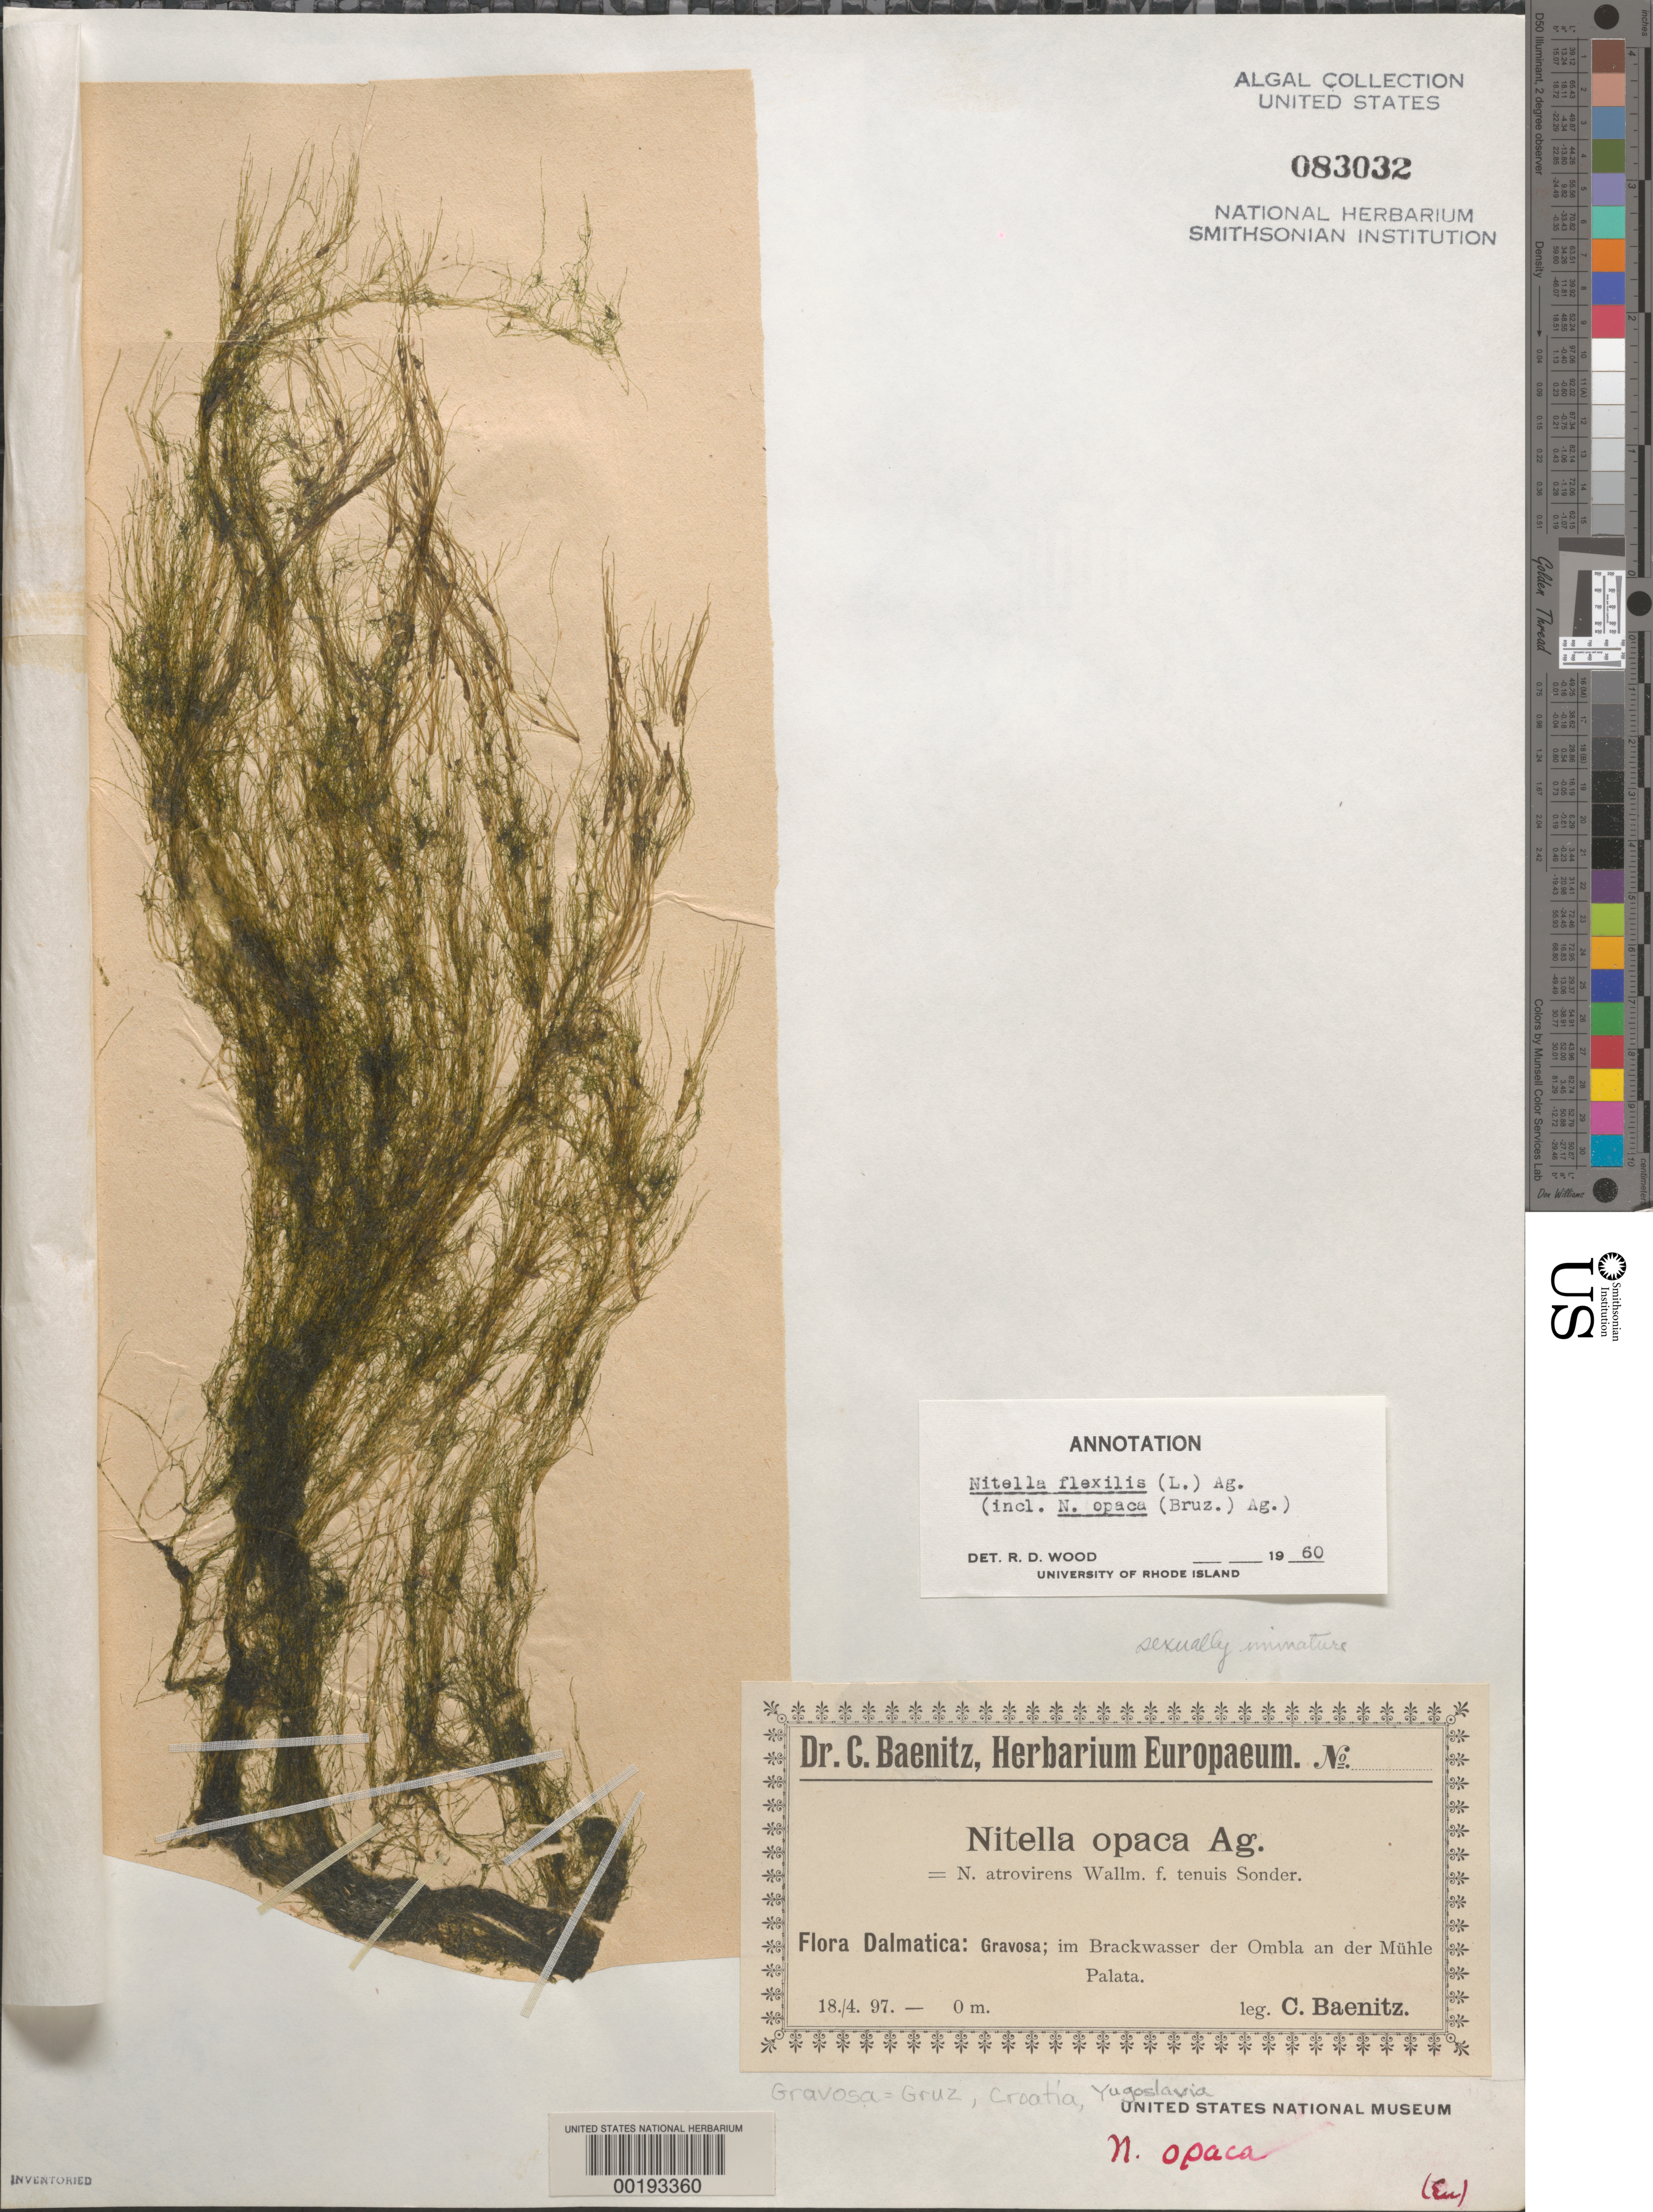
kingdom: Plantae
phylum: Charophyta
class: Charophyceae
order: Charales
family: Characeae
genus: Nitella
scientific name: Nitella flexilis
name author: (L.) C. Agardh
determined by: Wood, R. D.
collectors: C. G. Baenitz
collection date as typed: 18 Apr 1897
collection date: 1897-04-18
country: Croatia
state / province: Dubrovnik-Neretva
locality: Gruz (Gravosa), Rijeka Dubrovacka (Ombla)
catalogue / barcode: US 83032